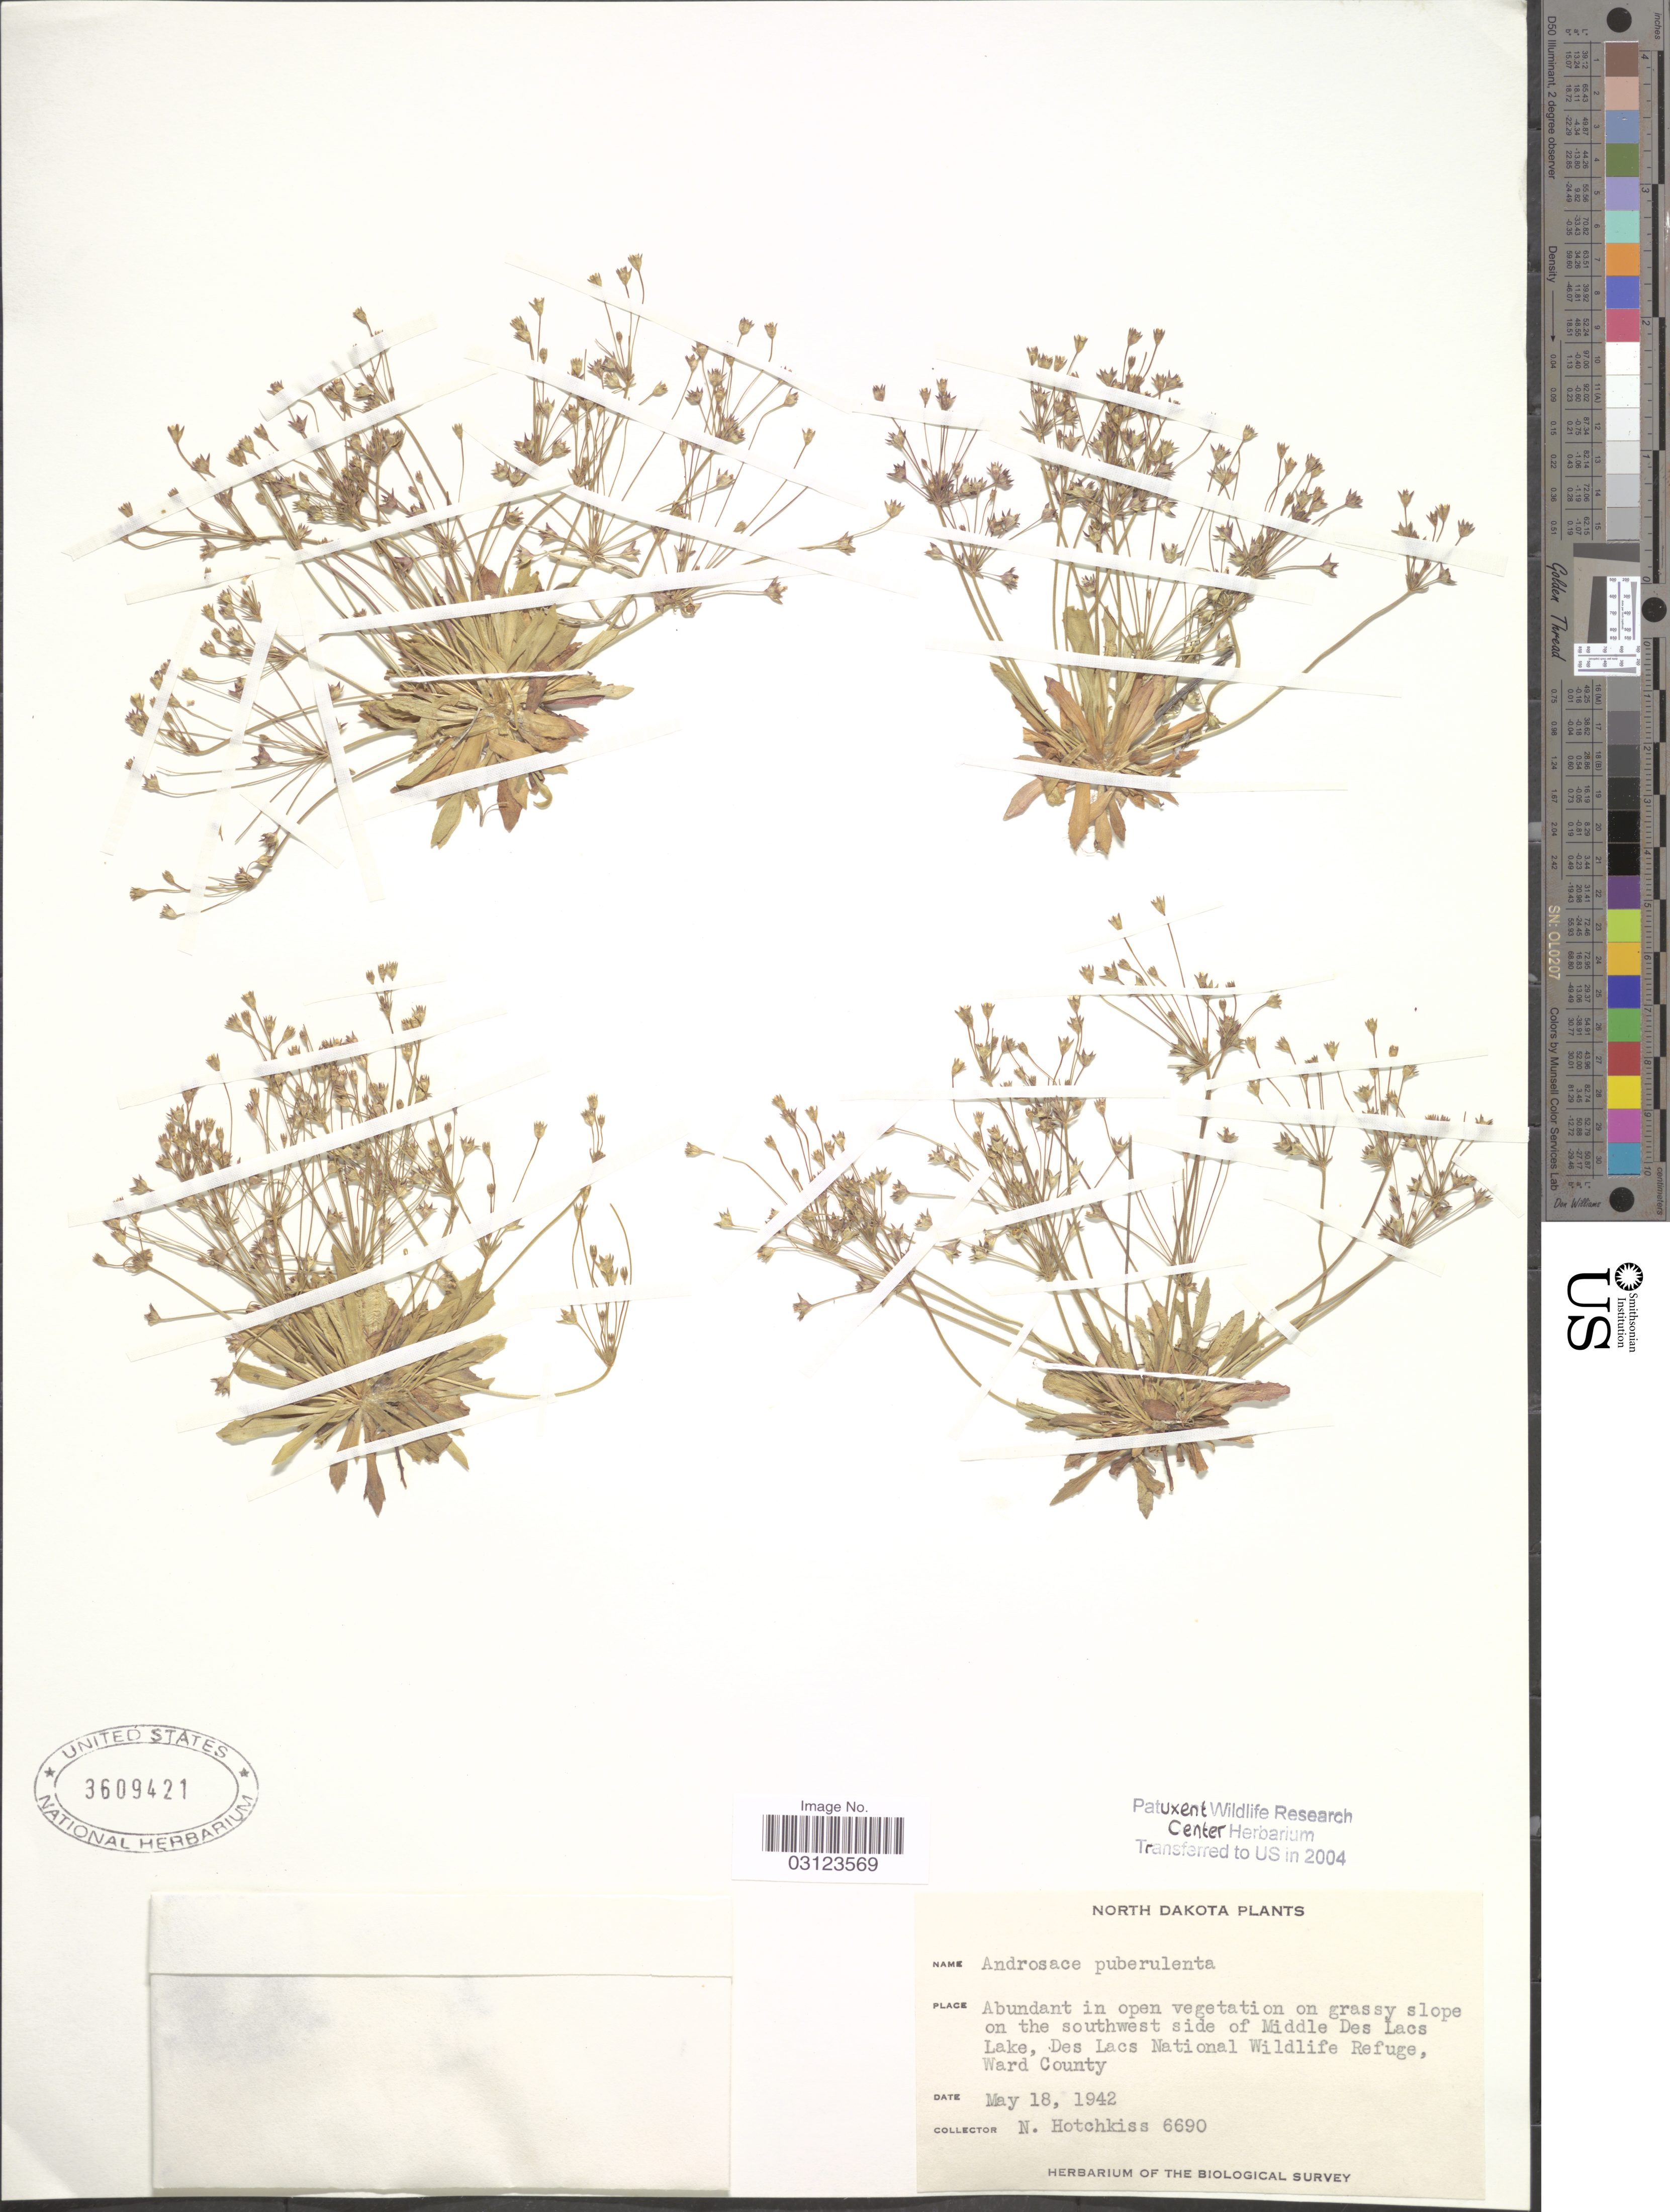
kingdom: Plantae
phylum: Tracheophyta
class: Magnoliopsida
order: Ericales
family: Primulaceae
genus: Androsace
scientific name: Androsace septentrionalis var. puberulenta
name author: (Rydb.) R. Knuth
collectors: N. Hotchkiss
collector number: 6690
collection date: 1942-05-18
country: United States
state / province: North Dakota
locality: Abundant in open vegetation on grassy slope on the southwest side of Middle Des Lacs Lake, Des Lacs National Wildlife Refuge, Ward County.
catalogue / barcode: US 3609421